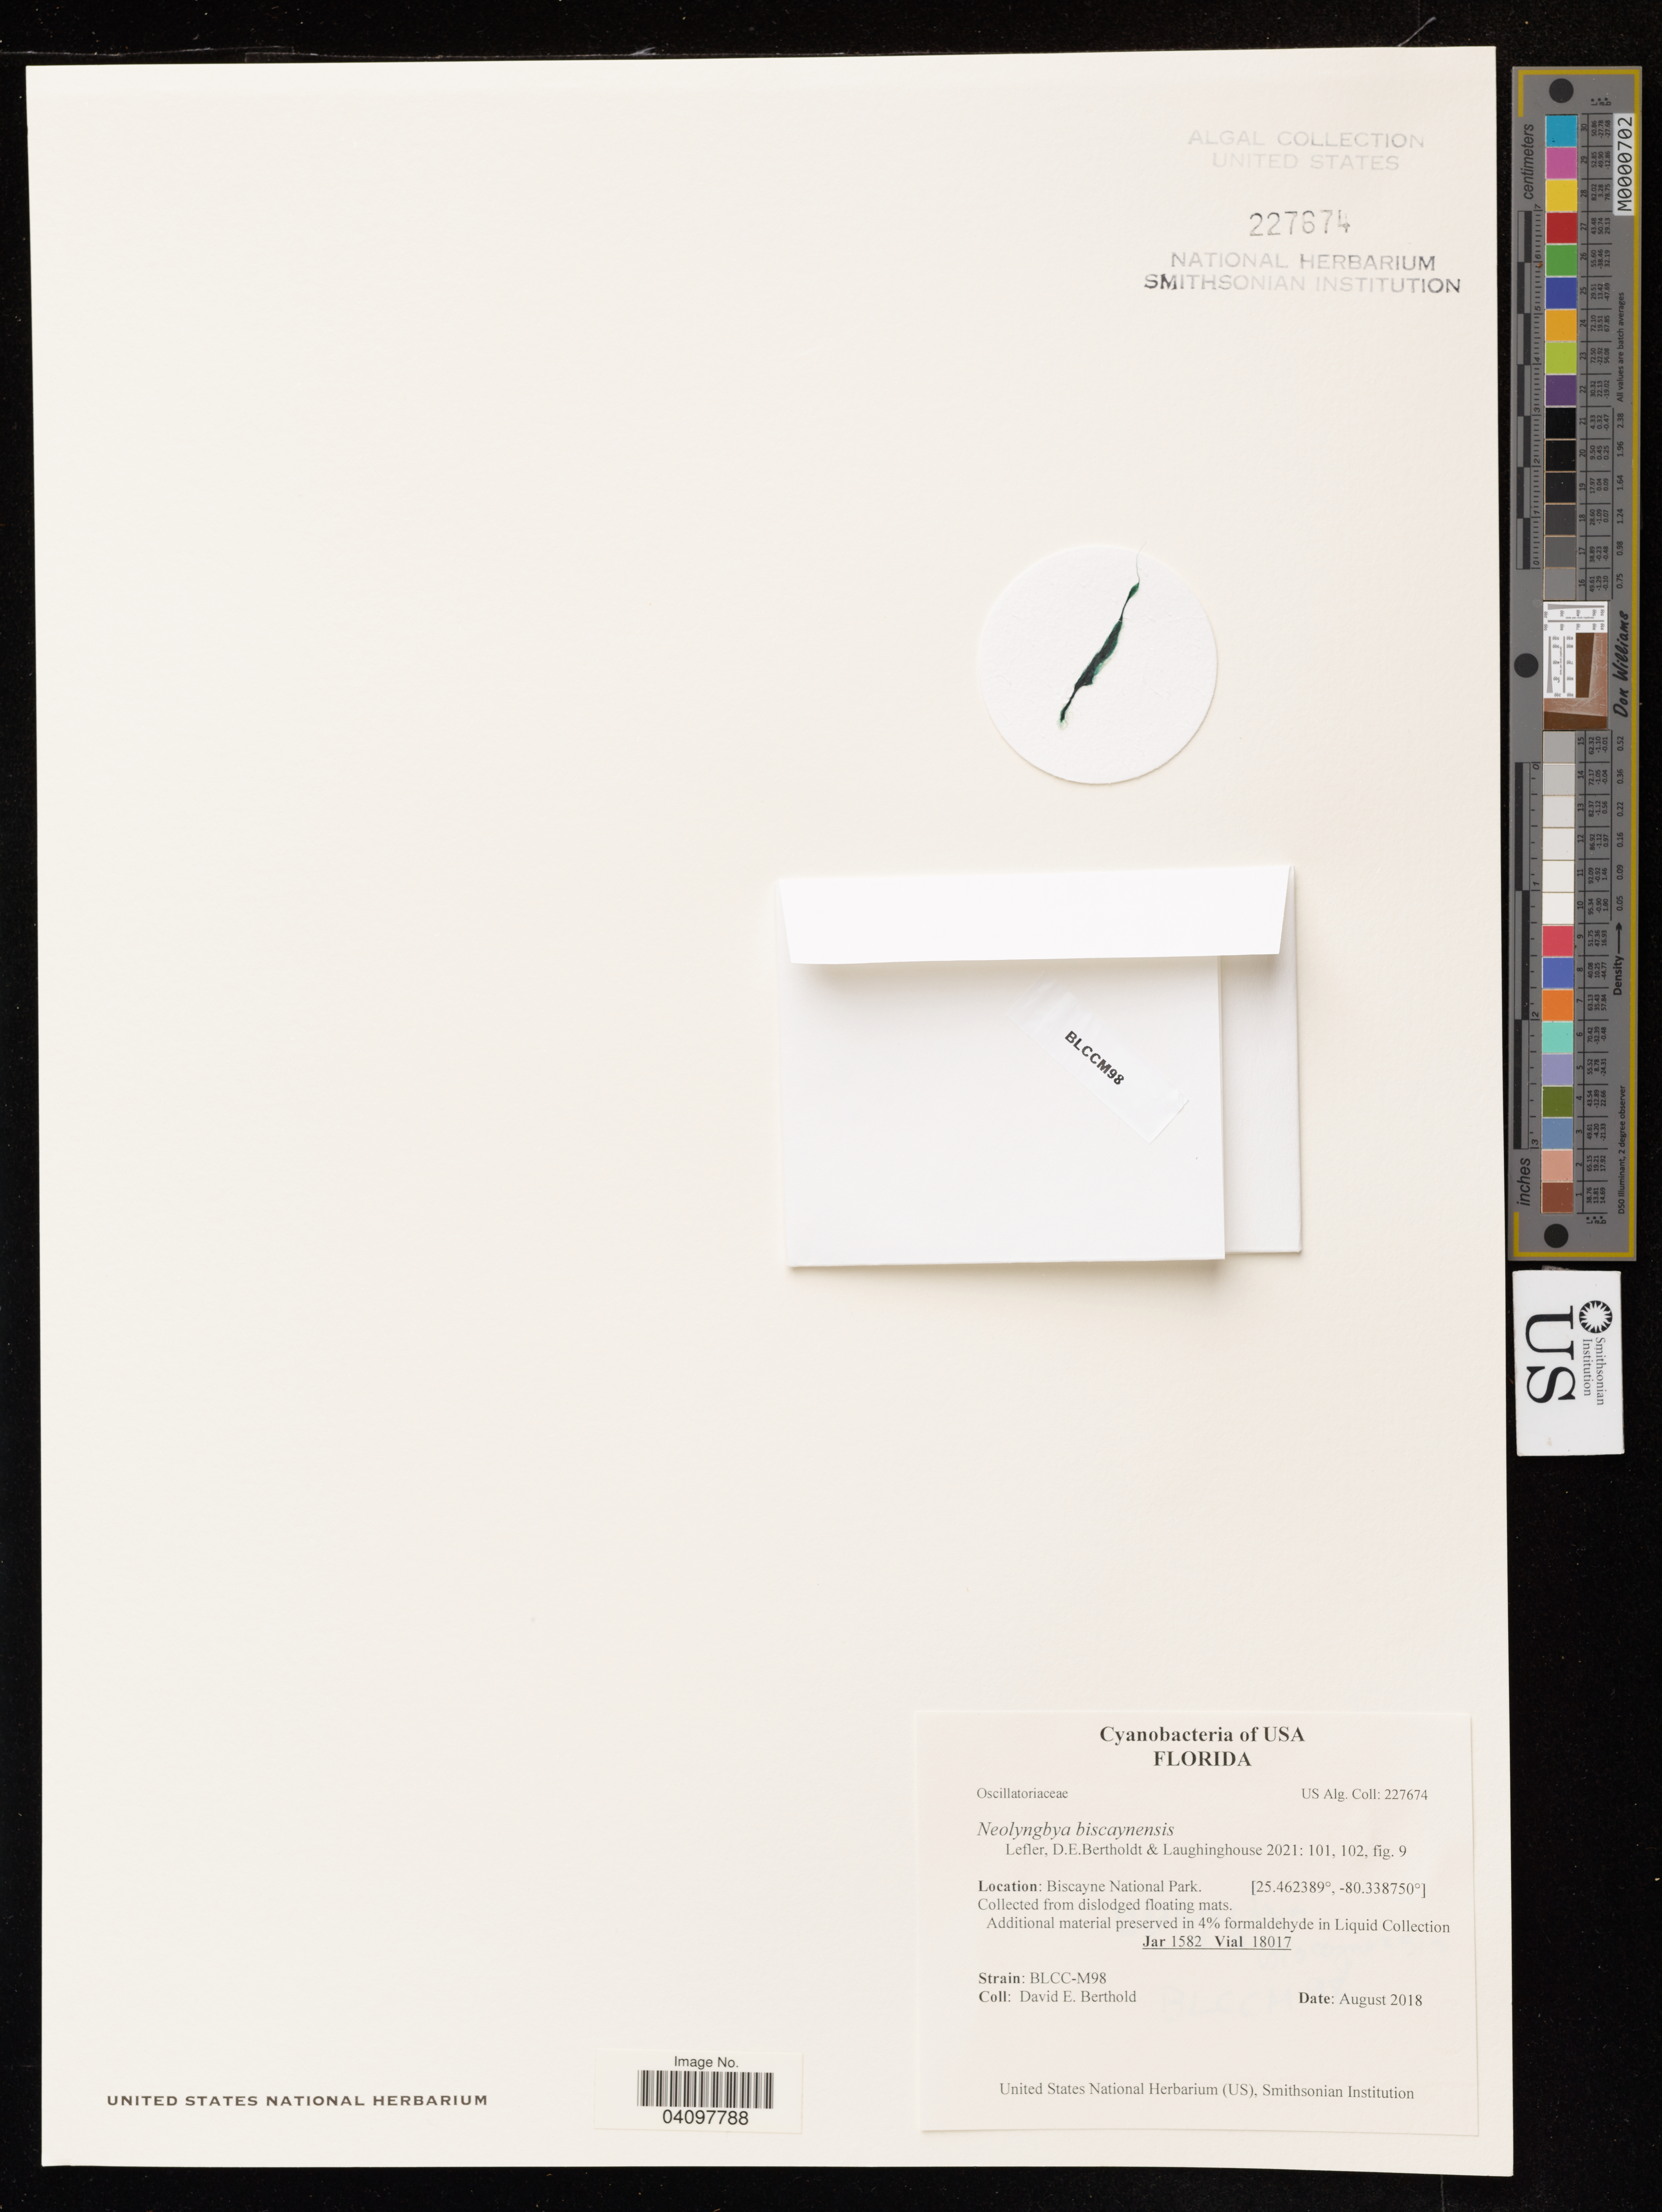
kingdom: Bacteria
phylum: Cyanobacteria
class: Cyanobacteriia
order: Cyanobacteriales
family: Microcoleaceae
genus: Neolyngbya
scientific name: Neolyngbya biscaynensis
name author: Lefler et al.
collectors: D. Berthold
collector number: BLCC-M98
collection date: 2018-08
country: United States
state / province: Florida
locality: USA, Florida. Biscayne National Park.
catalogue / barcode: US 227674